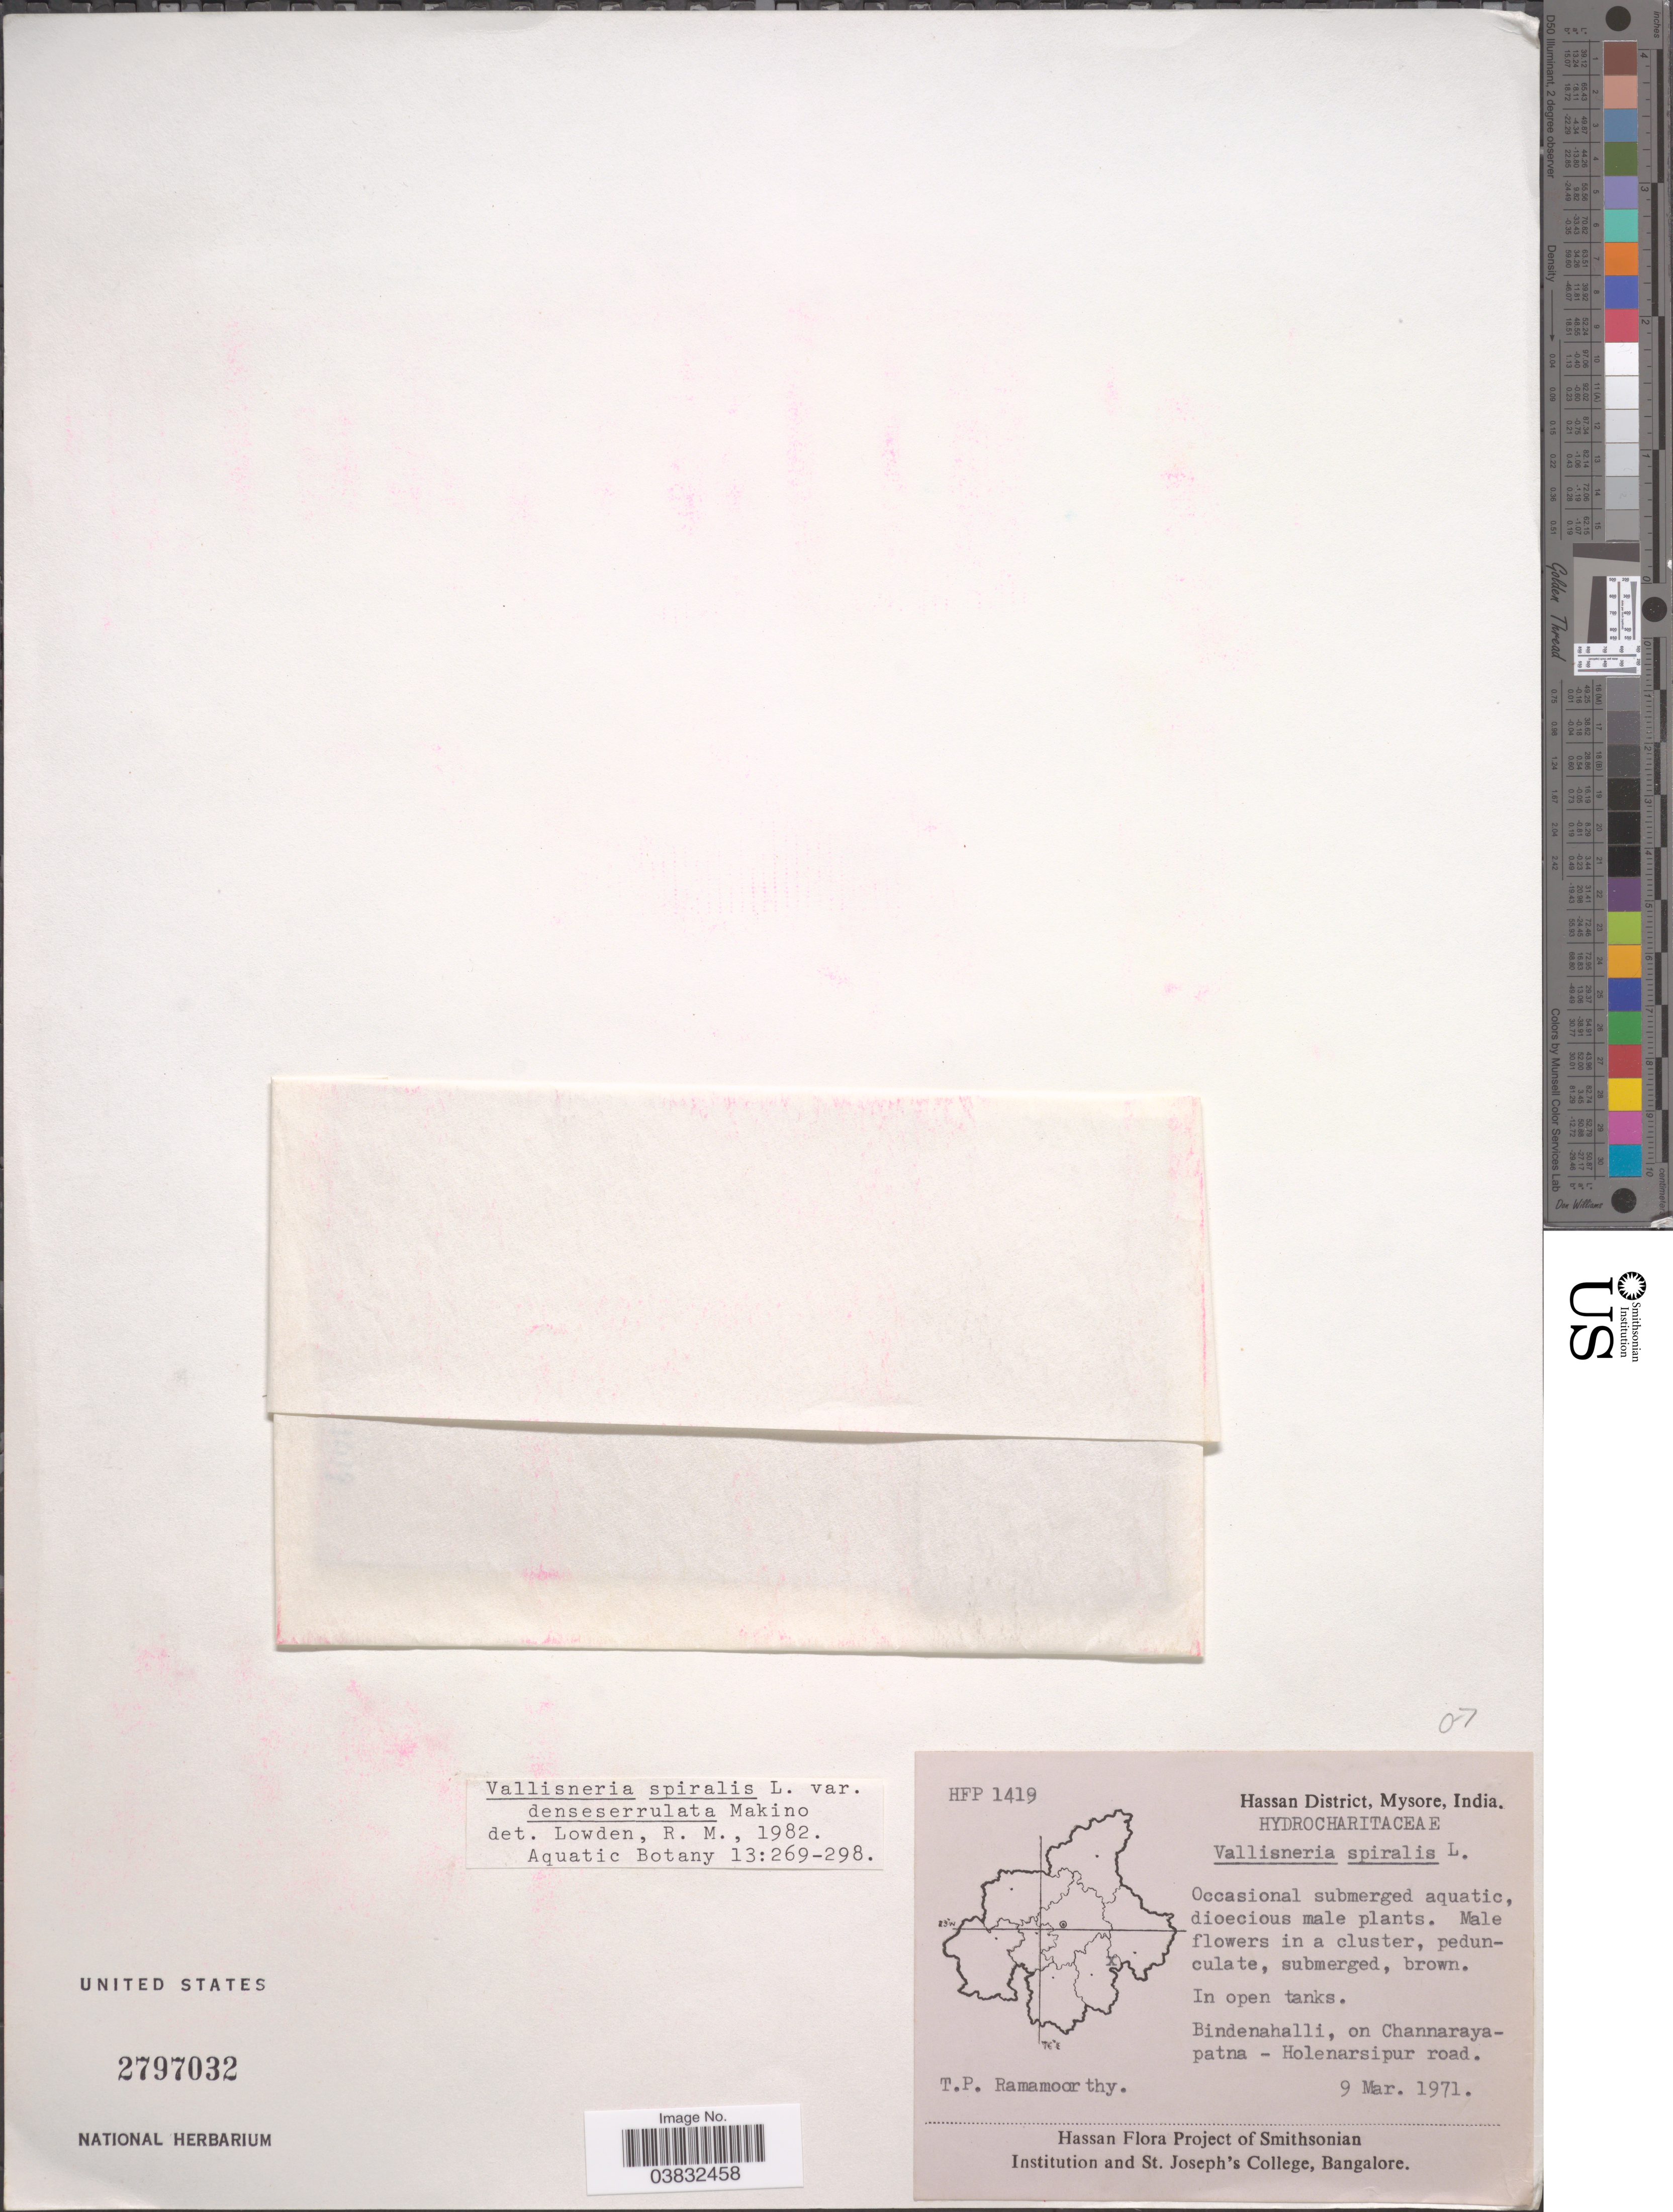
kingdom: Plantae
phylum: Tracheophyta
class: Liliopsida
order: Alismatales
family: Hydrocharitaceae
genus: Vallisneria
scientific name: Vallisneria spiralis var. denseserrulata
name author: Makino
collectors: T. P. Ramamoorthy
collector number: HFP1419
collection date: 1971-03-09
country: India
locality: Hassan District, Mysore. Bindenahalli, on Channarayapatna - Holenarsipur road.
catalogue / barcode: US 2797032